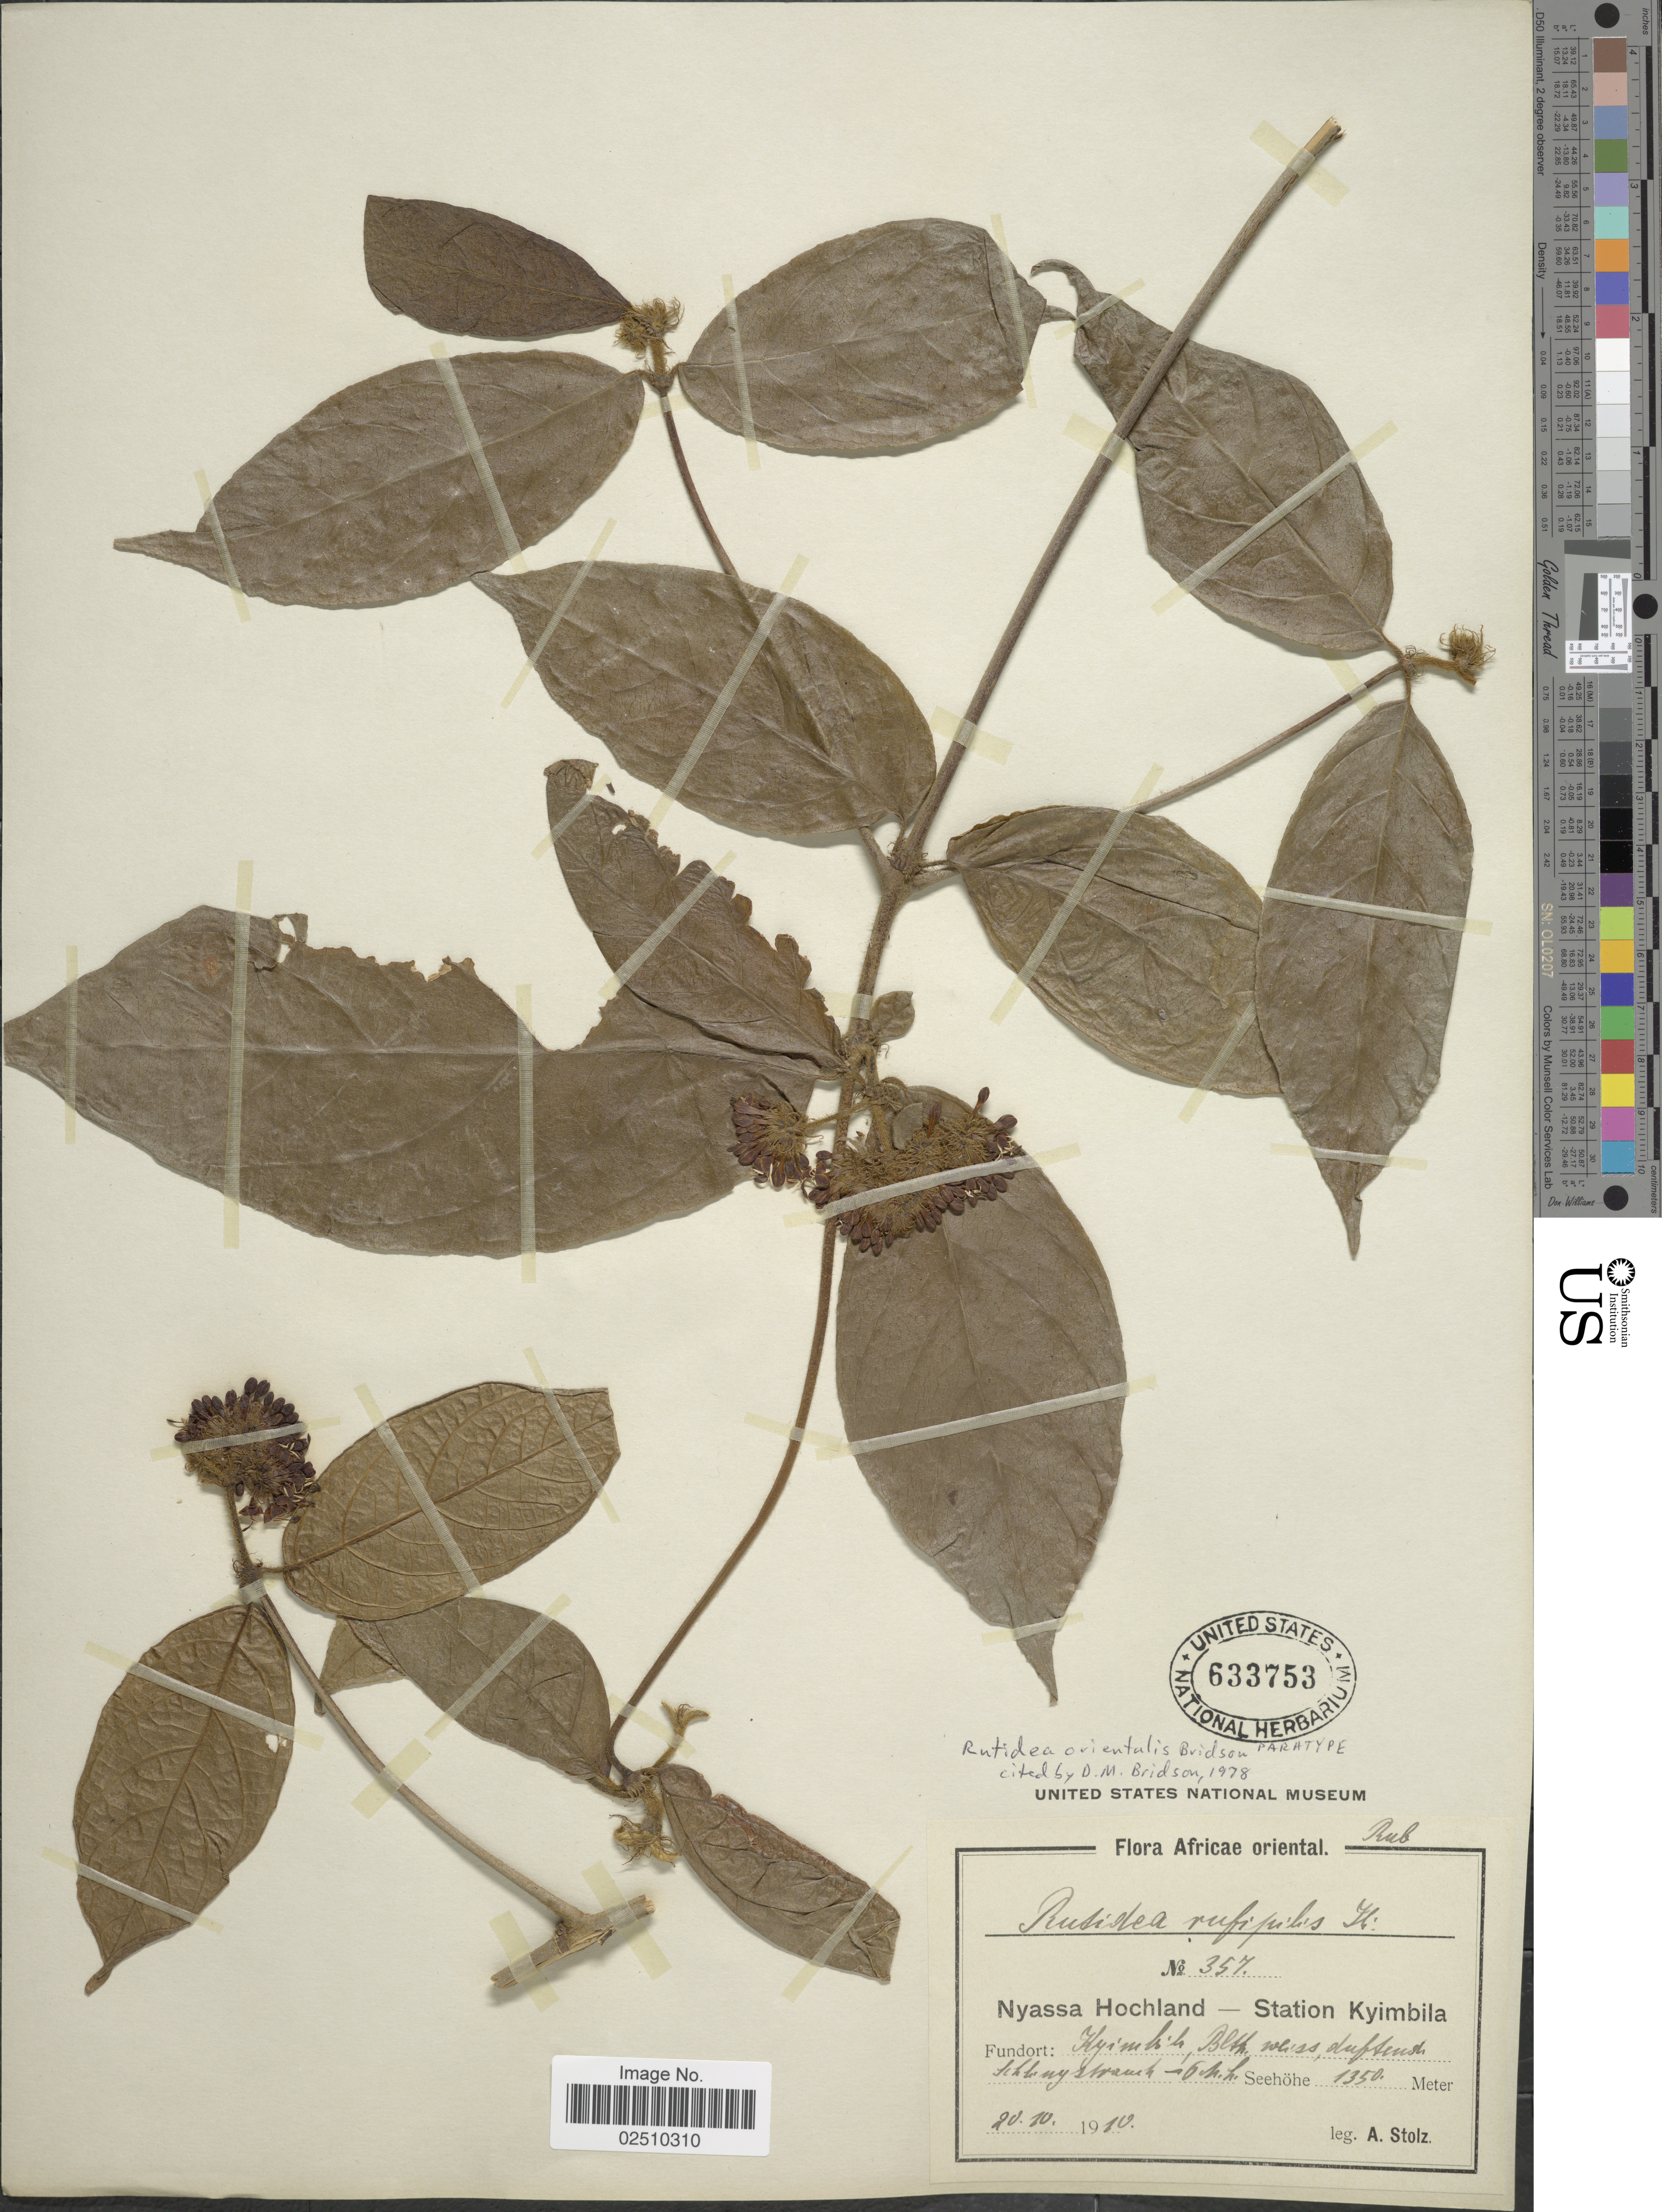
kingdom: Plantae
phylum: Tracheophyta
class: Magnoliopsida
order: Gentianales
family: Rubiaceae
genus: Rutidea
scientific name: Rutidea orientalis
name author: Bridson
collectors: A. Stolz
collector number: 357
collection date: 1910-10-20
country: Malawi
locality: Nyassa Hochland - Station Kyimbila. Kyimbila.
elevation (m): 1350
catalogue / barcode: US 633753